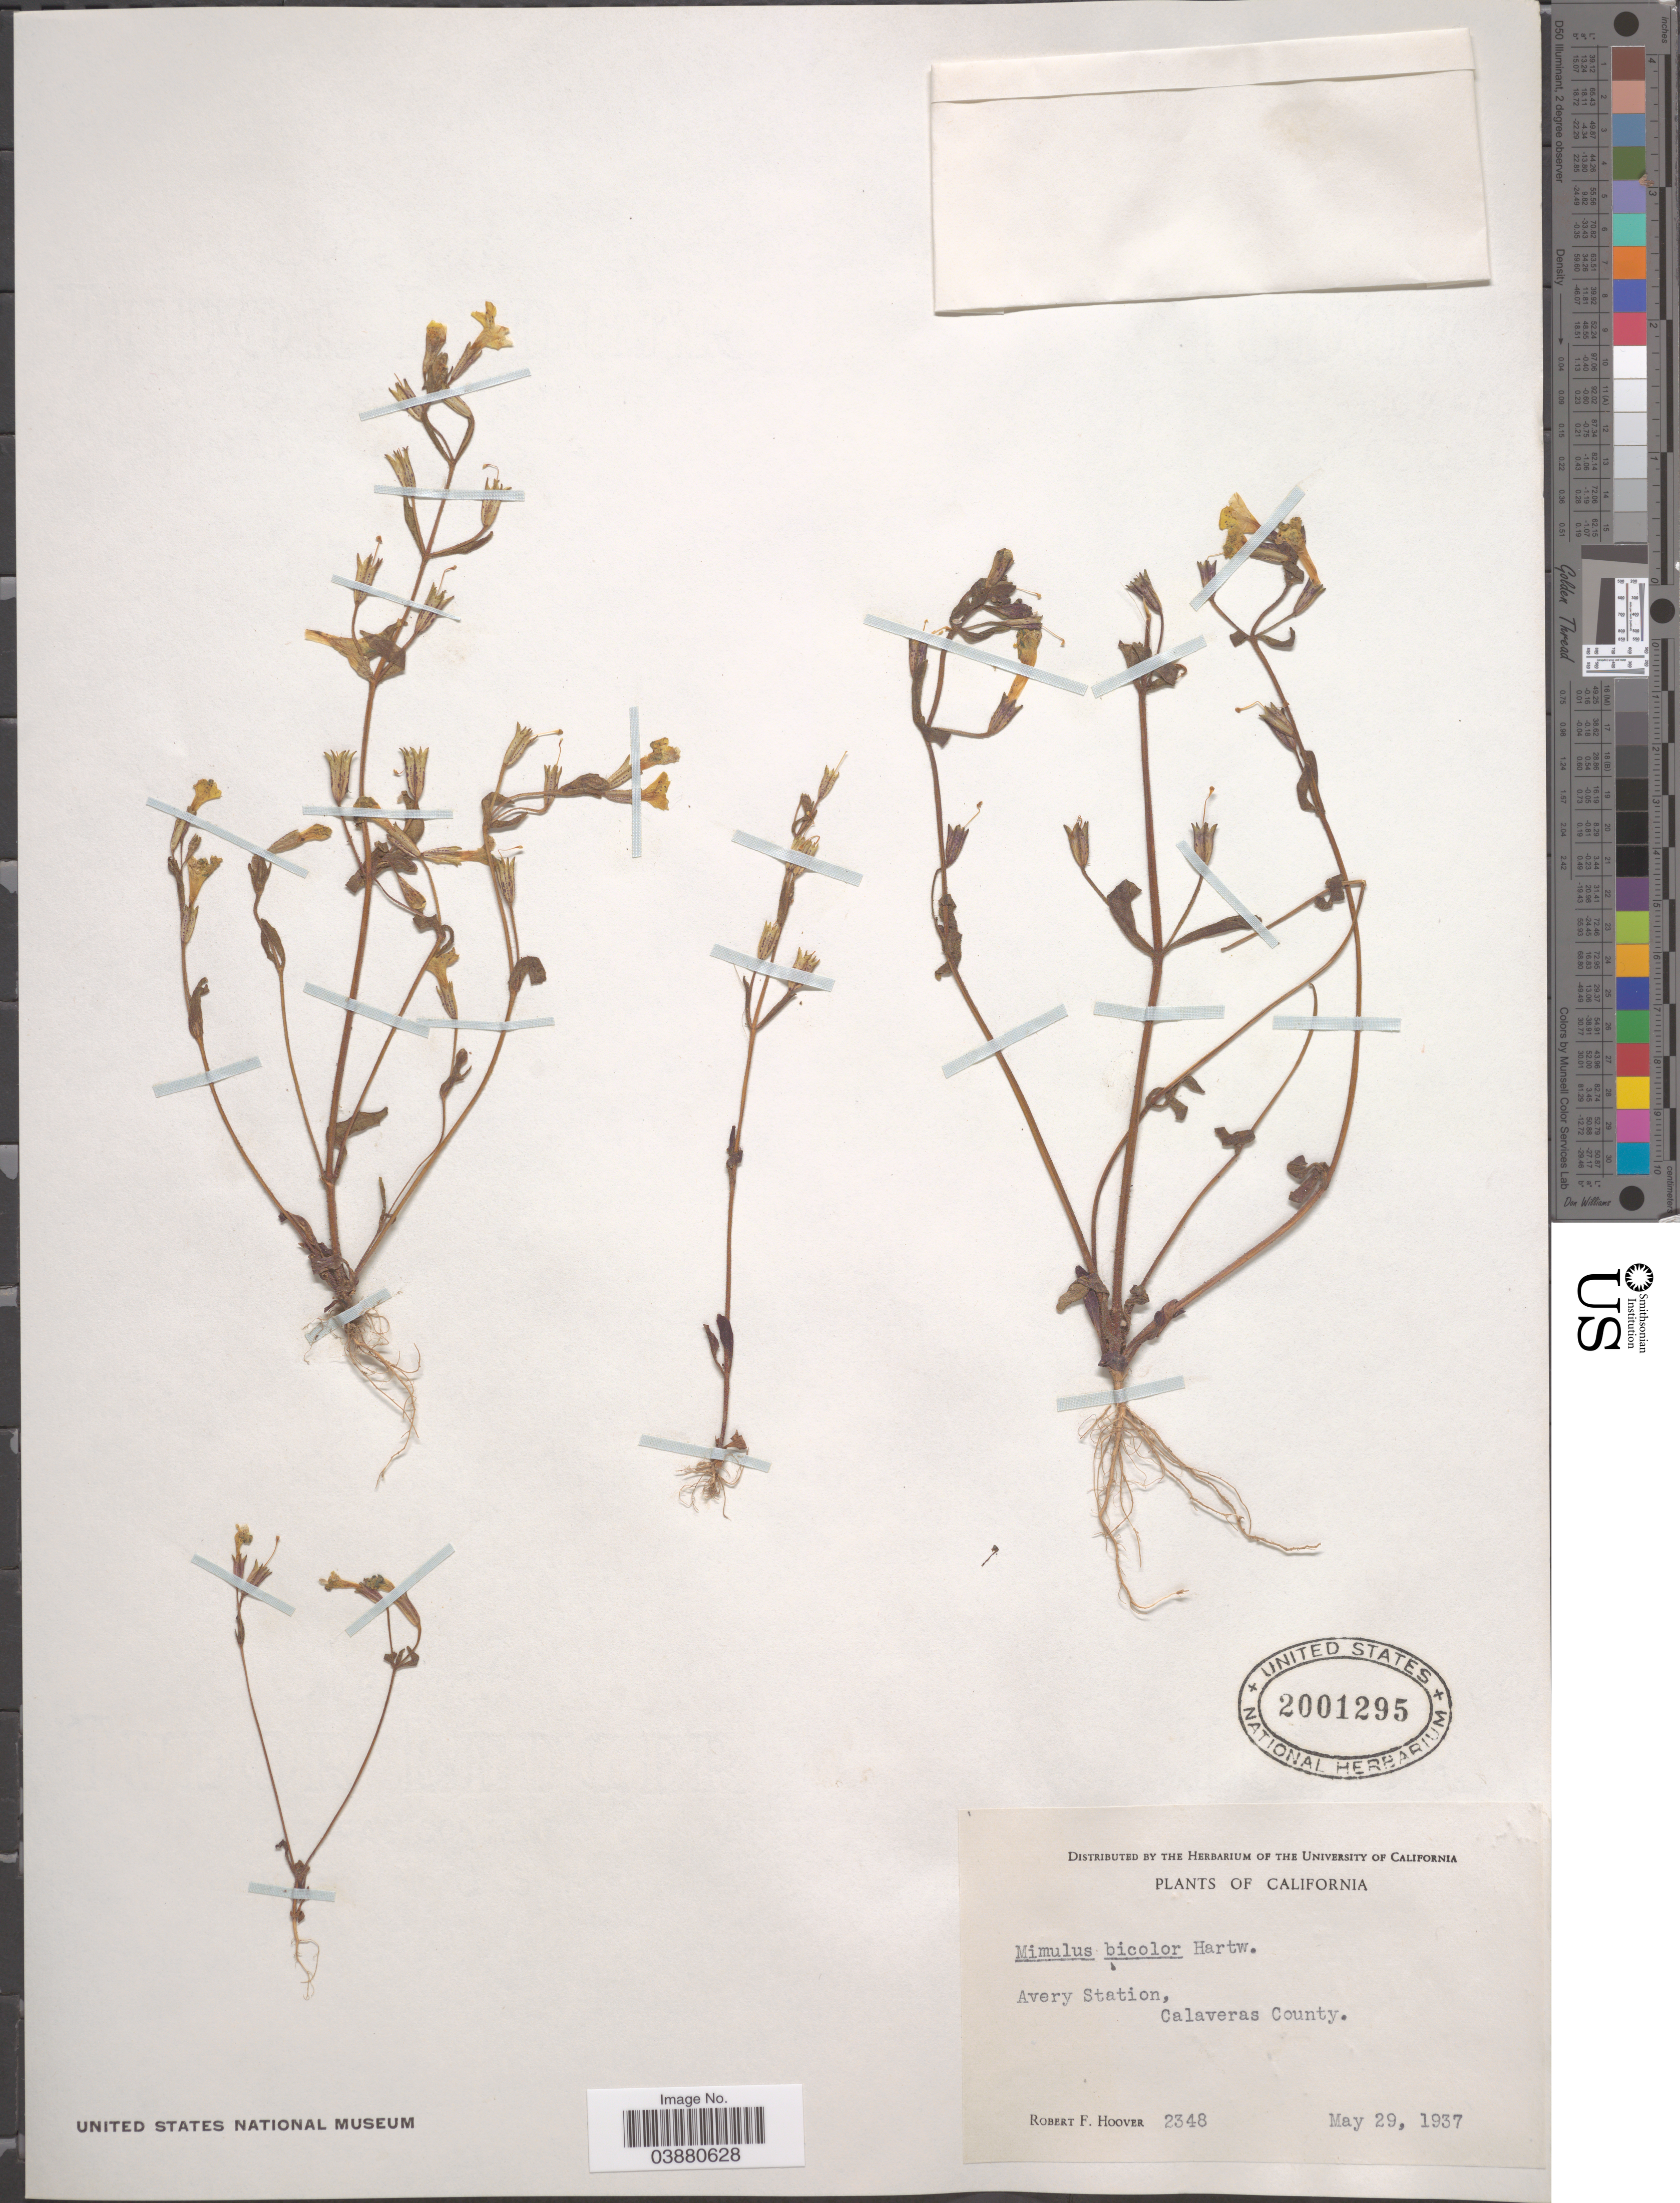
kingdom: Plantae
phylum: Tracheophyta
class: Magnoliopsida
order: Lamiales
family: Phrymaceae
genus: Mimulus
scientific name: Mimulus bicolor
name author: Hartw. ex Benth.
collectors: R. F. Hoover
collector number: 2348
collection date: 1937-05-29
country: United States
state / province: California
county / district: Calaveras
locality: Avery Station, Calaveras County.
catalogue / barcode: US 2001295